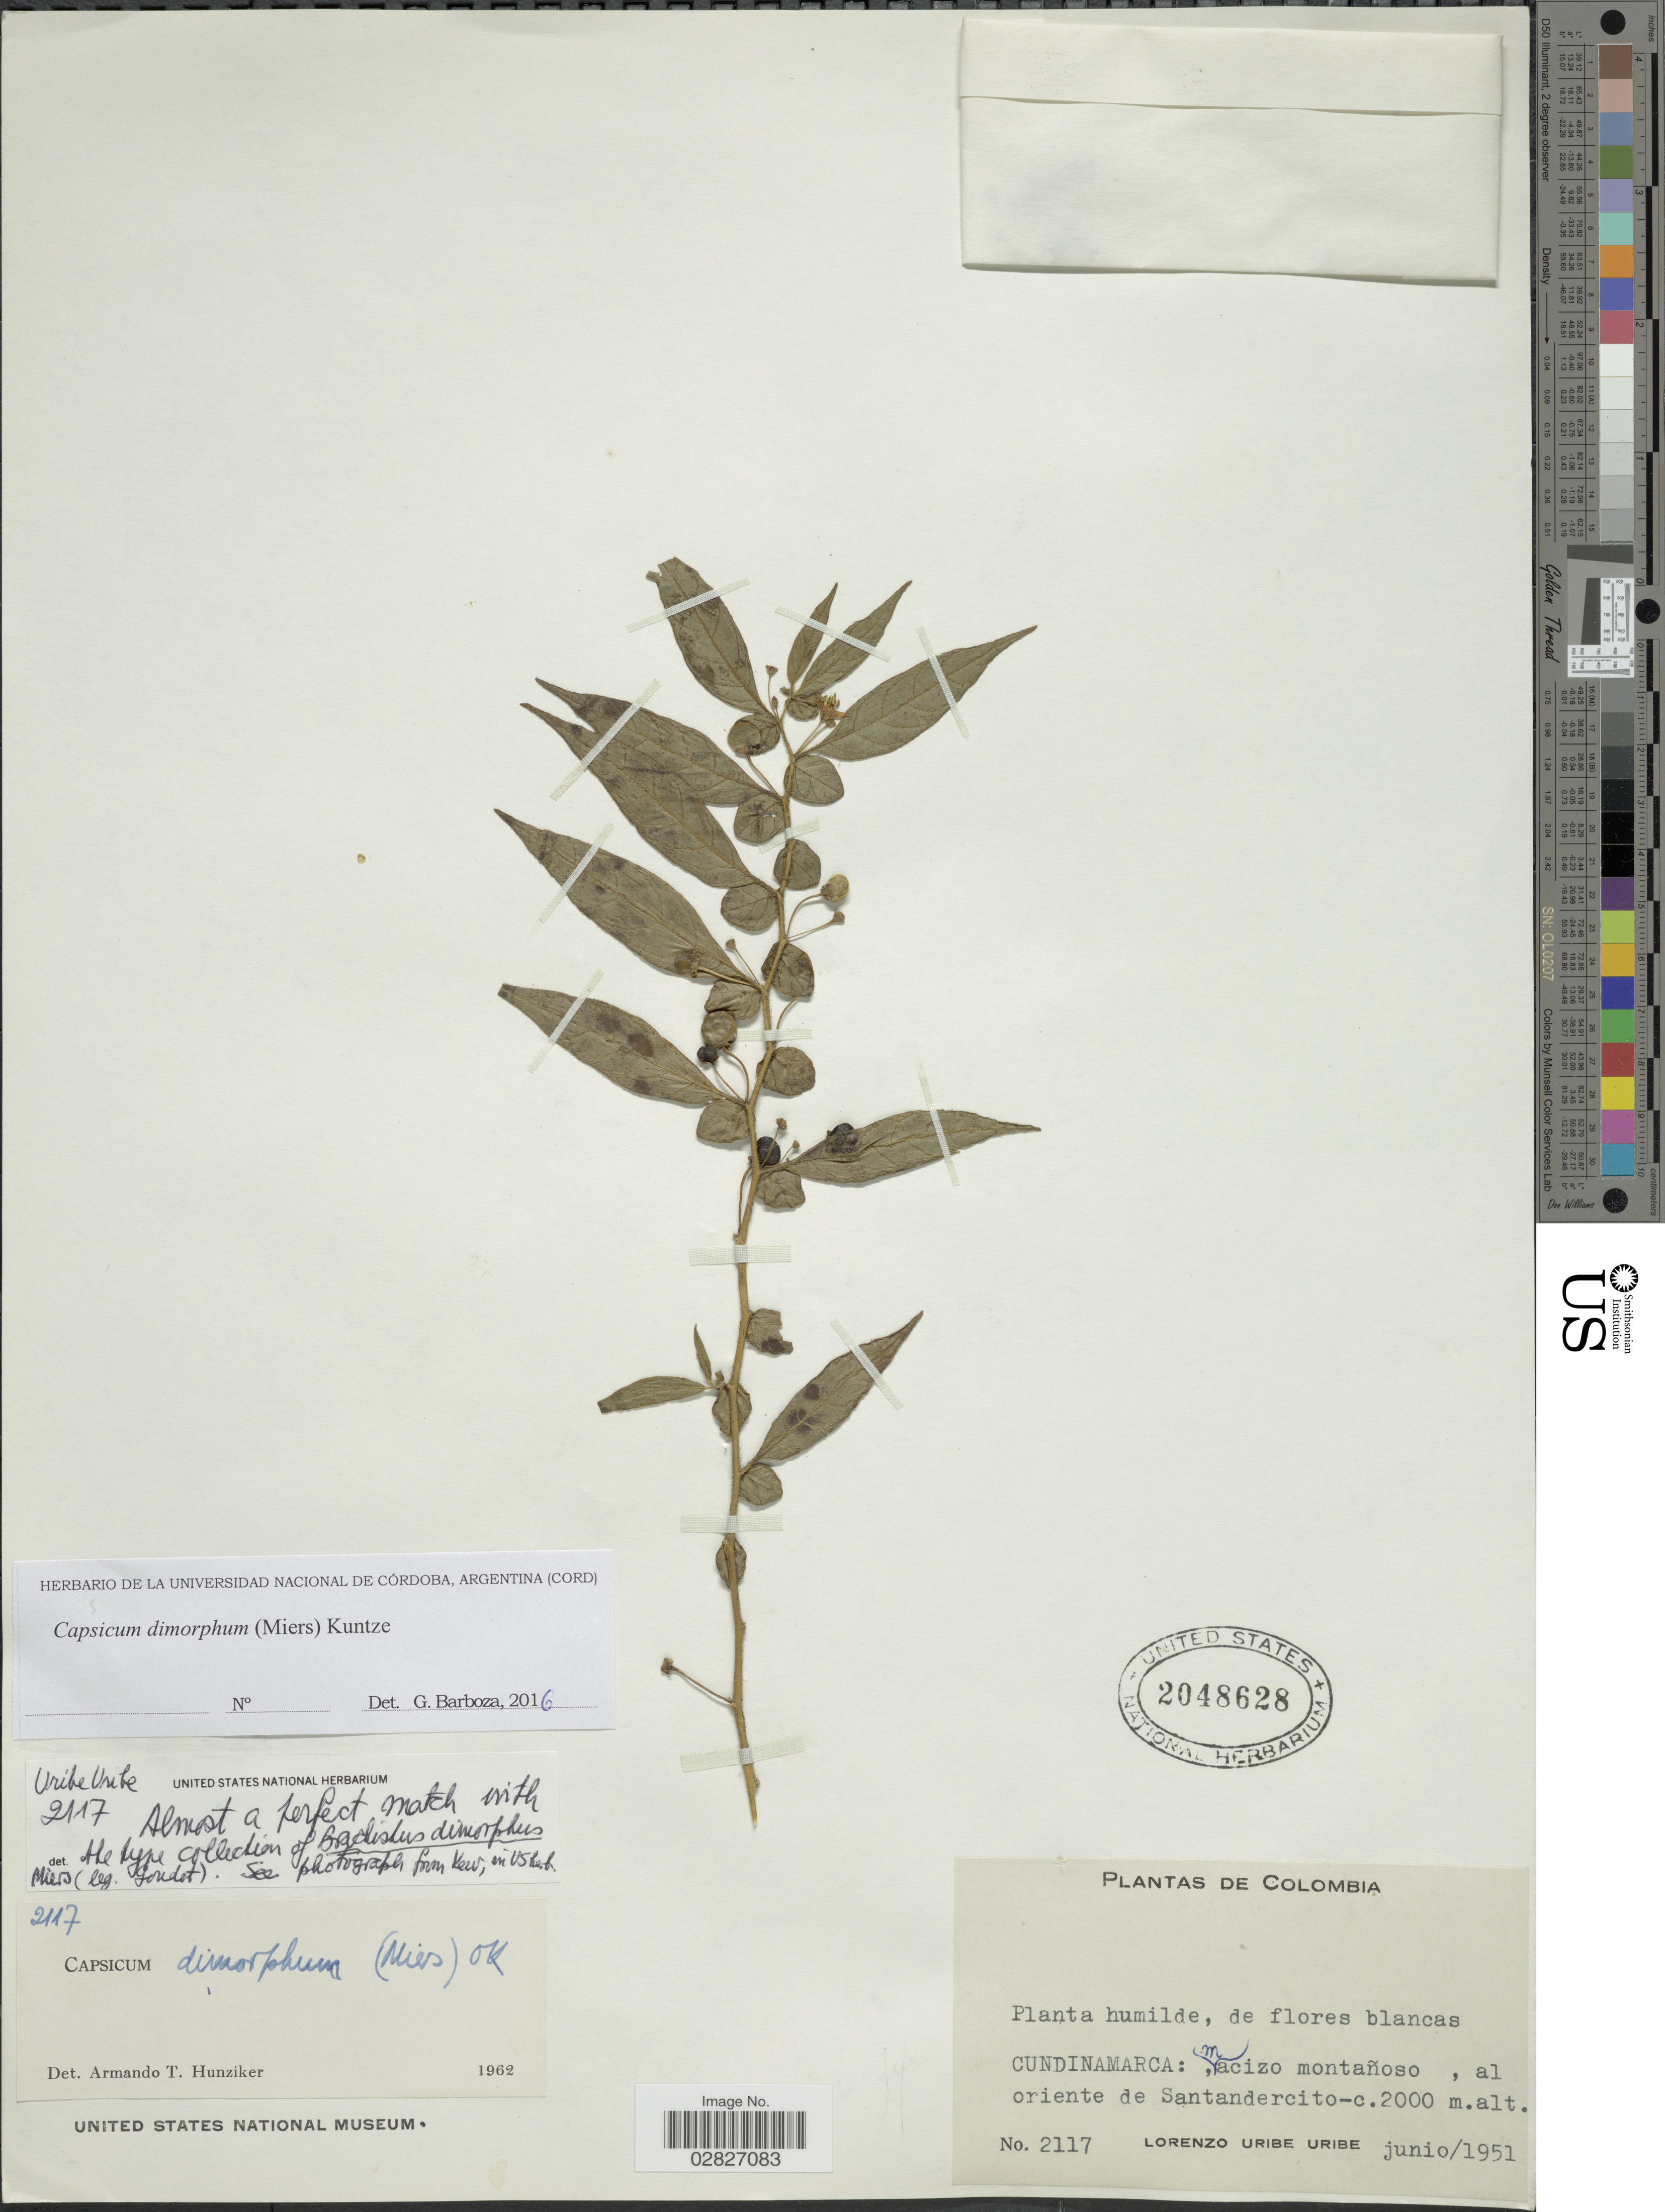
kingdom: Plantae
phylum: Tracheophyta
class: Magnoliopsida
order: Solanales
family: Solanaceae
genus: Capsicum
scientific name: Capsicum dimorphum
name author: (Miers) Kuntze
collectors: L. Uribe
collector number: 2117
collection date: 1951-06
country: Colombia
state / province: Cundinamarca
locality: Macizo montañoso, al ortiente de Santandercito.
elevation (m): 2000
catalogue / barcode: US 2048628